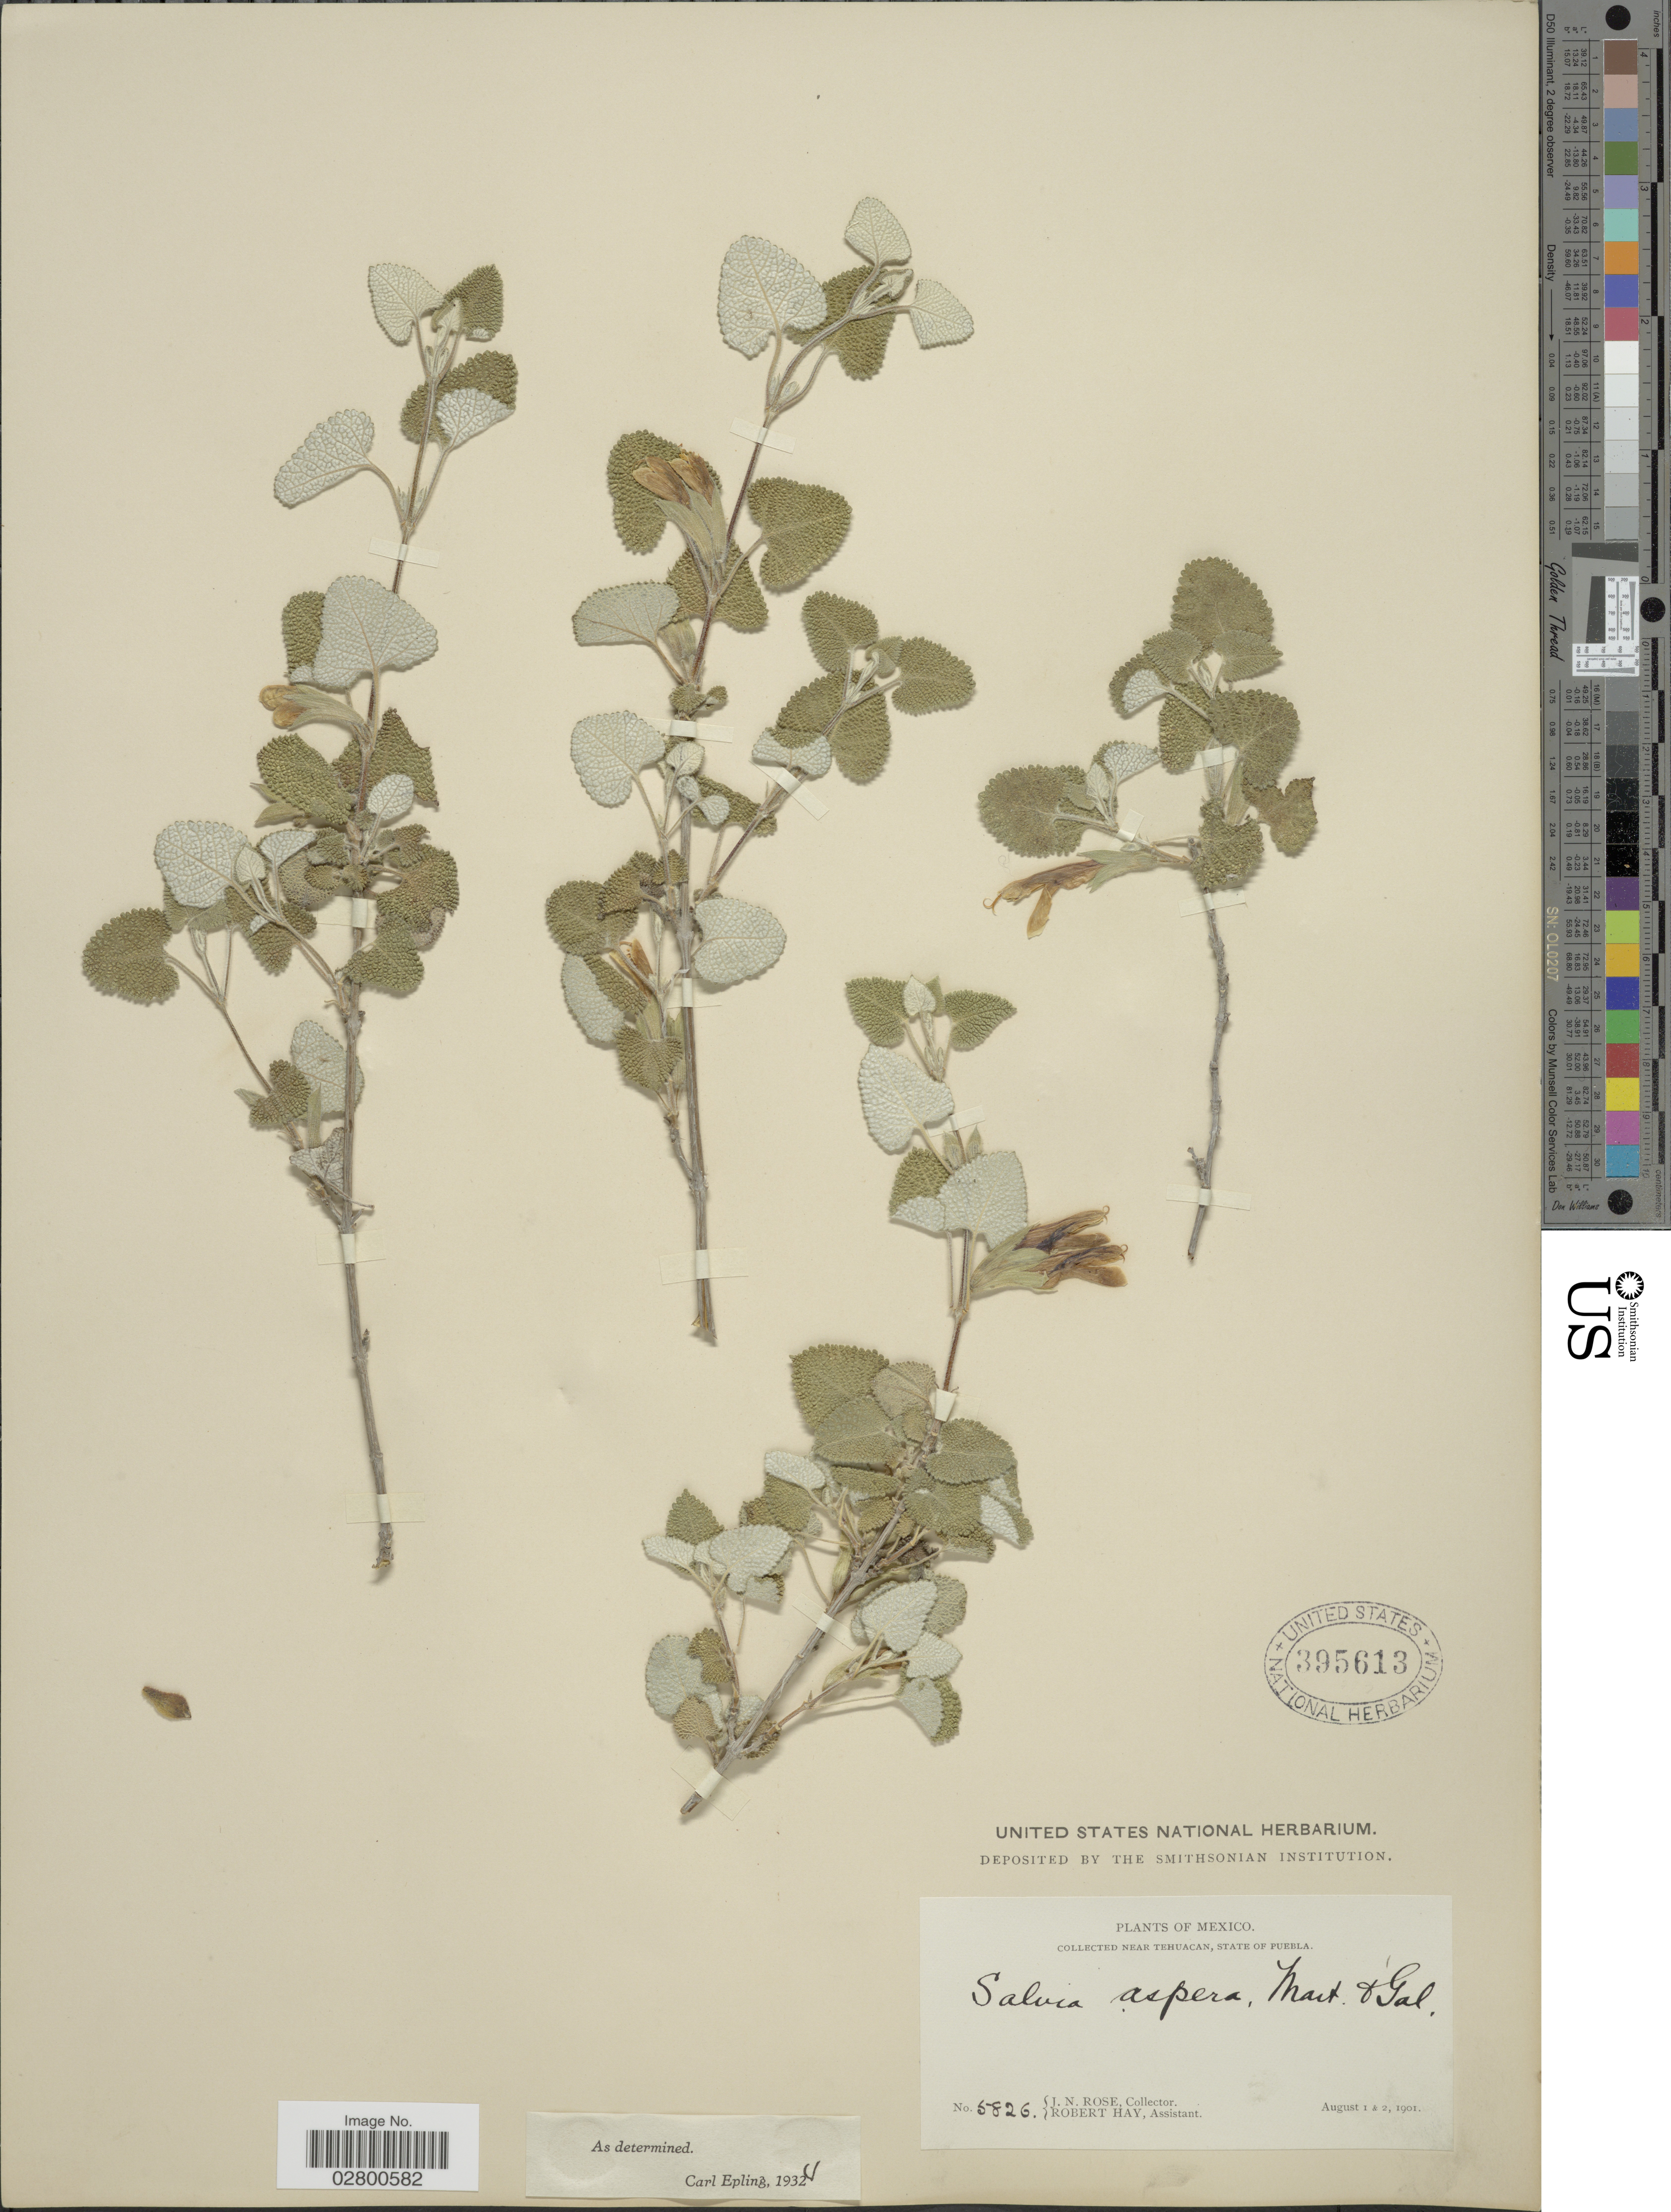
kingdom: Plantae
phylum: Tracheophyta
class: Magnoliopsida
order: Lamiales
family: Lamiaceae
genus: Salvia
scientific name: Salvia aspera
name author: M. Martens & Galeotti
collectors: J. N. Rose & R. Hay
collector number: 5826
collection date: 1901-08-01/1901-08-02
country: Mexico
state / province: Puebla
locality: Near Tehuacan.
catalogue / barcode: US 395613